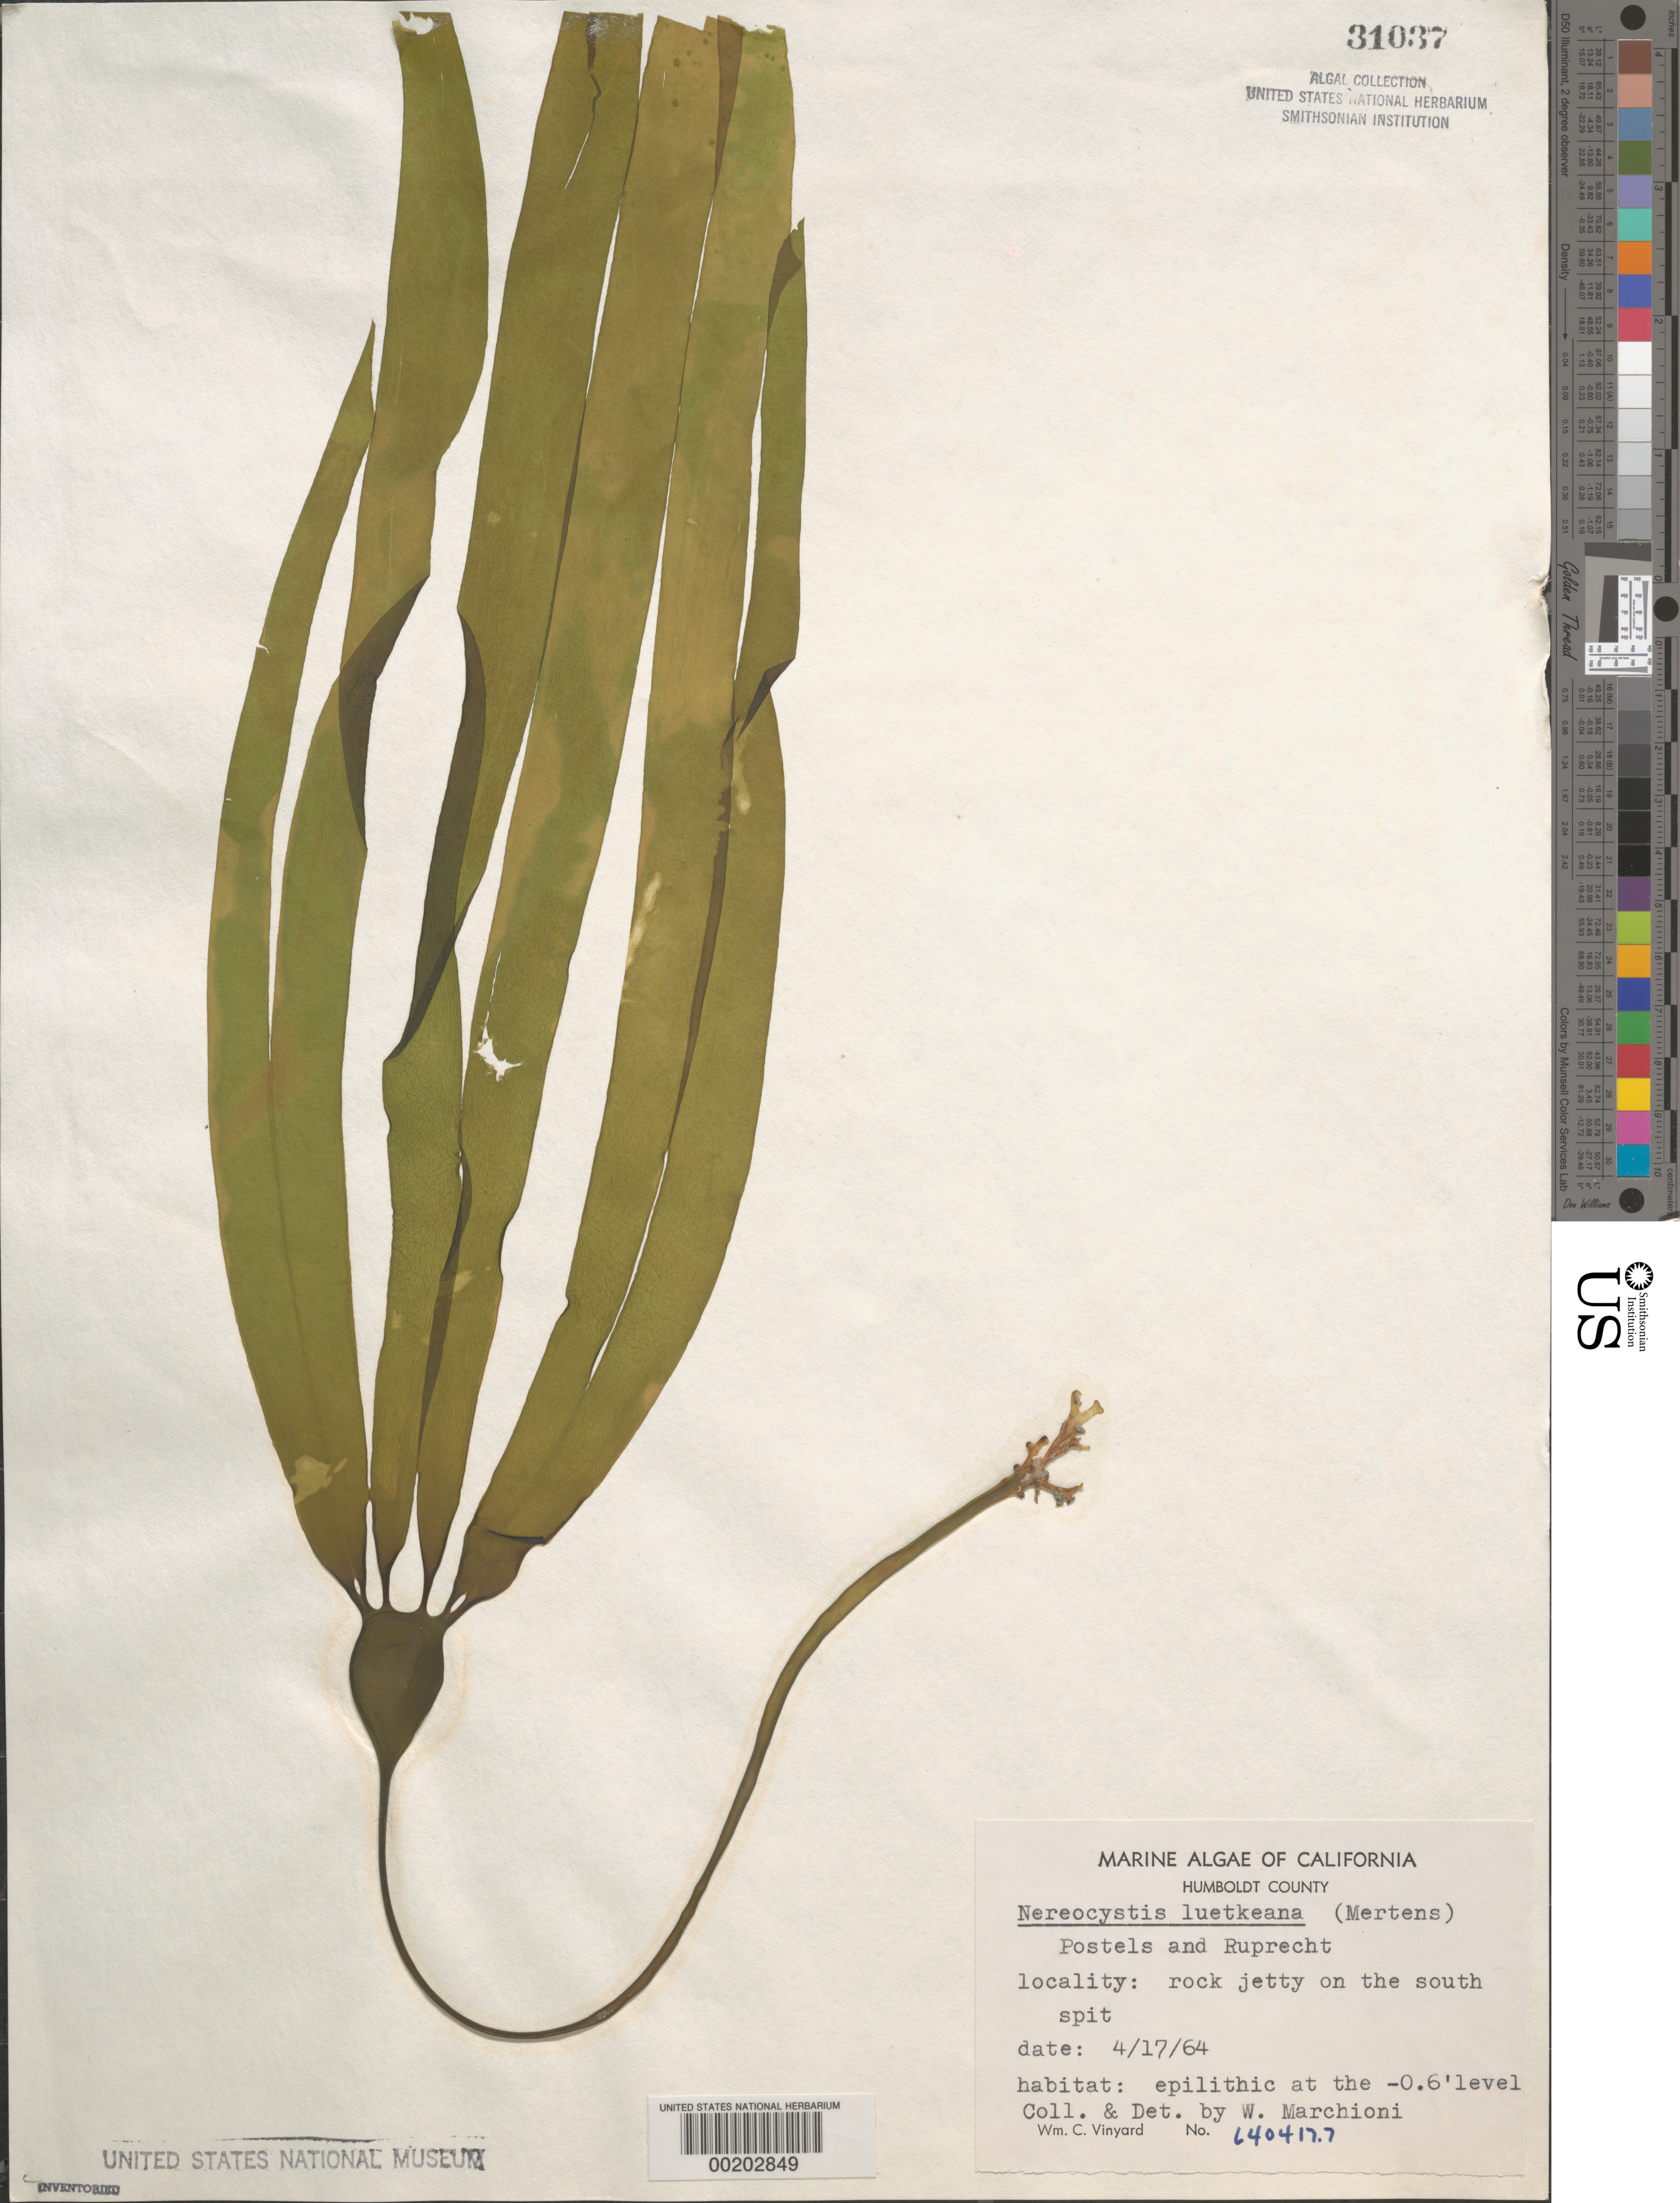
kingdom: Chromista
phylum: Ochrophyta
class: Phaeophyceae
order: Laminariales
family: Laminariaceae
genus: Nereocystis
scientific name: Nereocystis luetkeana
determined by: Marchioni, W.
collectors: W. Marchioni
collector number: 640417.7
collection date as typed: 17 Apr 1964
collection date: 1964-04-17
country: United States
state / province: California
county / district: Humboldt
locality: Humboldt Bay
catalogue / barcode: US 31037